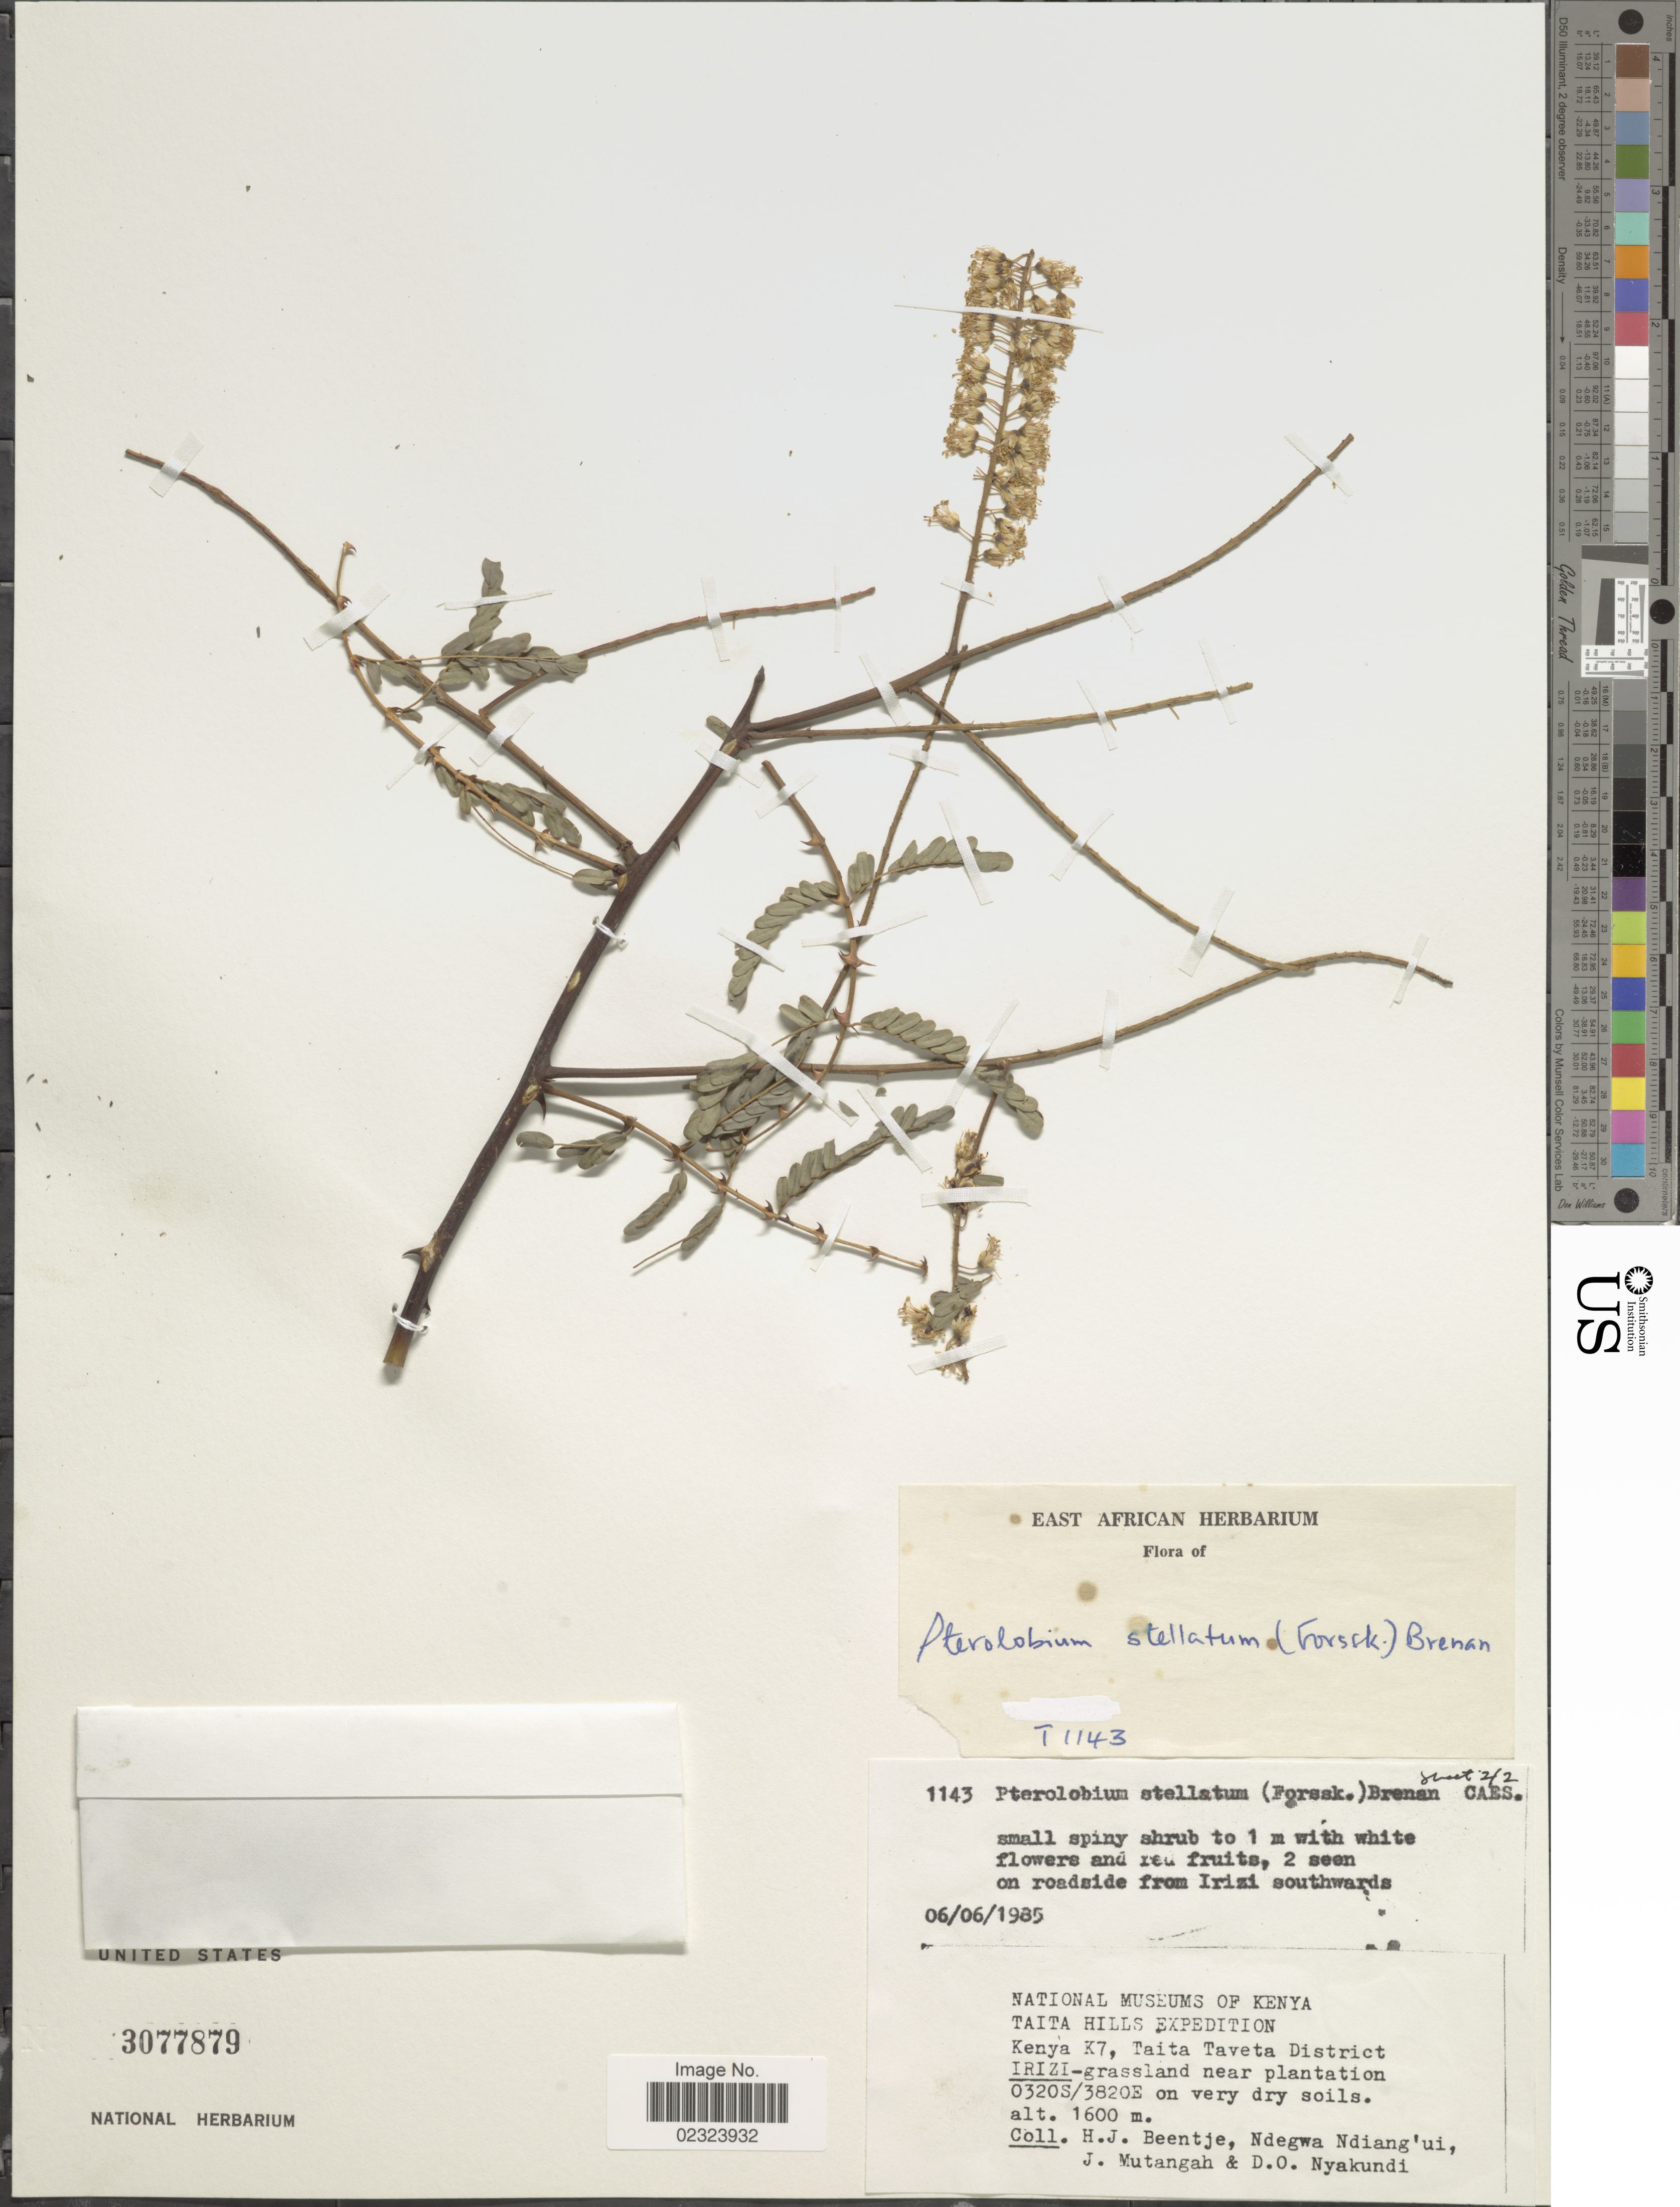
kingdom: Plantae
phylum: Tracheophyta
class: Magnoliopsida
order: Fabales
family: Fabaceae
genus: Pterolobium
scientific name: Pterolobium stellatum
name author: (Forssk.) Brenan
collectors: H. J. Beentje, Ndegwa Ndiang'ui, J. Mutanga & D. Nyakundi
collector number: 1143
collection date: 1985-06-06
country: Kenya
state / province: Taita Taveta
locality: Taita Hills. Kenya K7, Irizi-grassland near plantation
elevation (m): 1600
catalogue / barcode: US 3077879